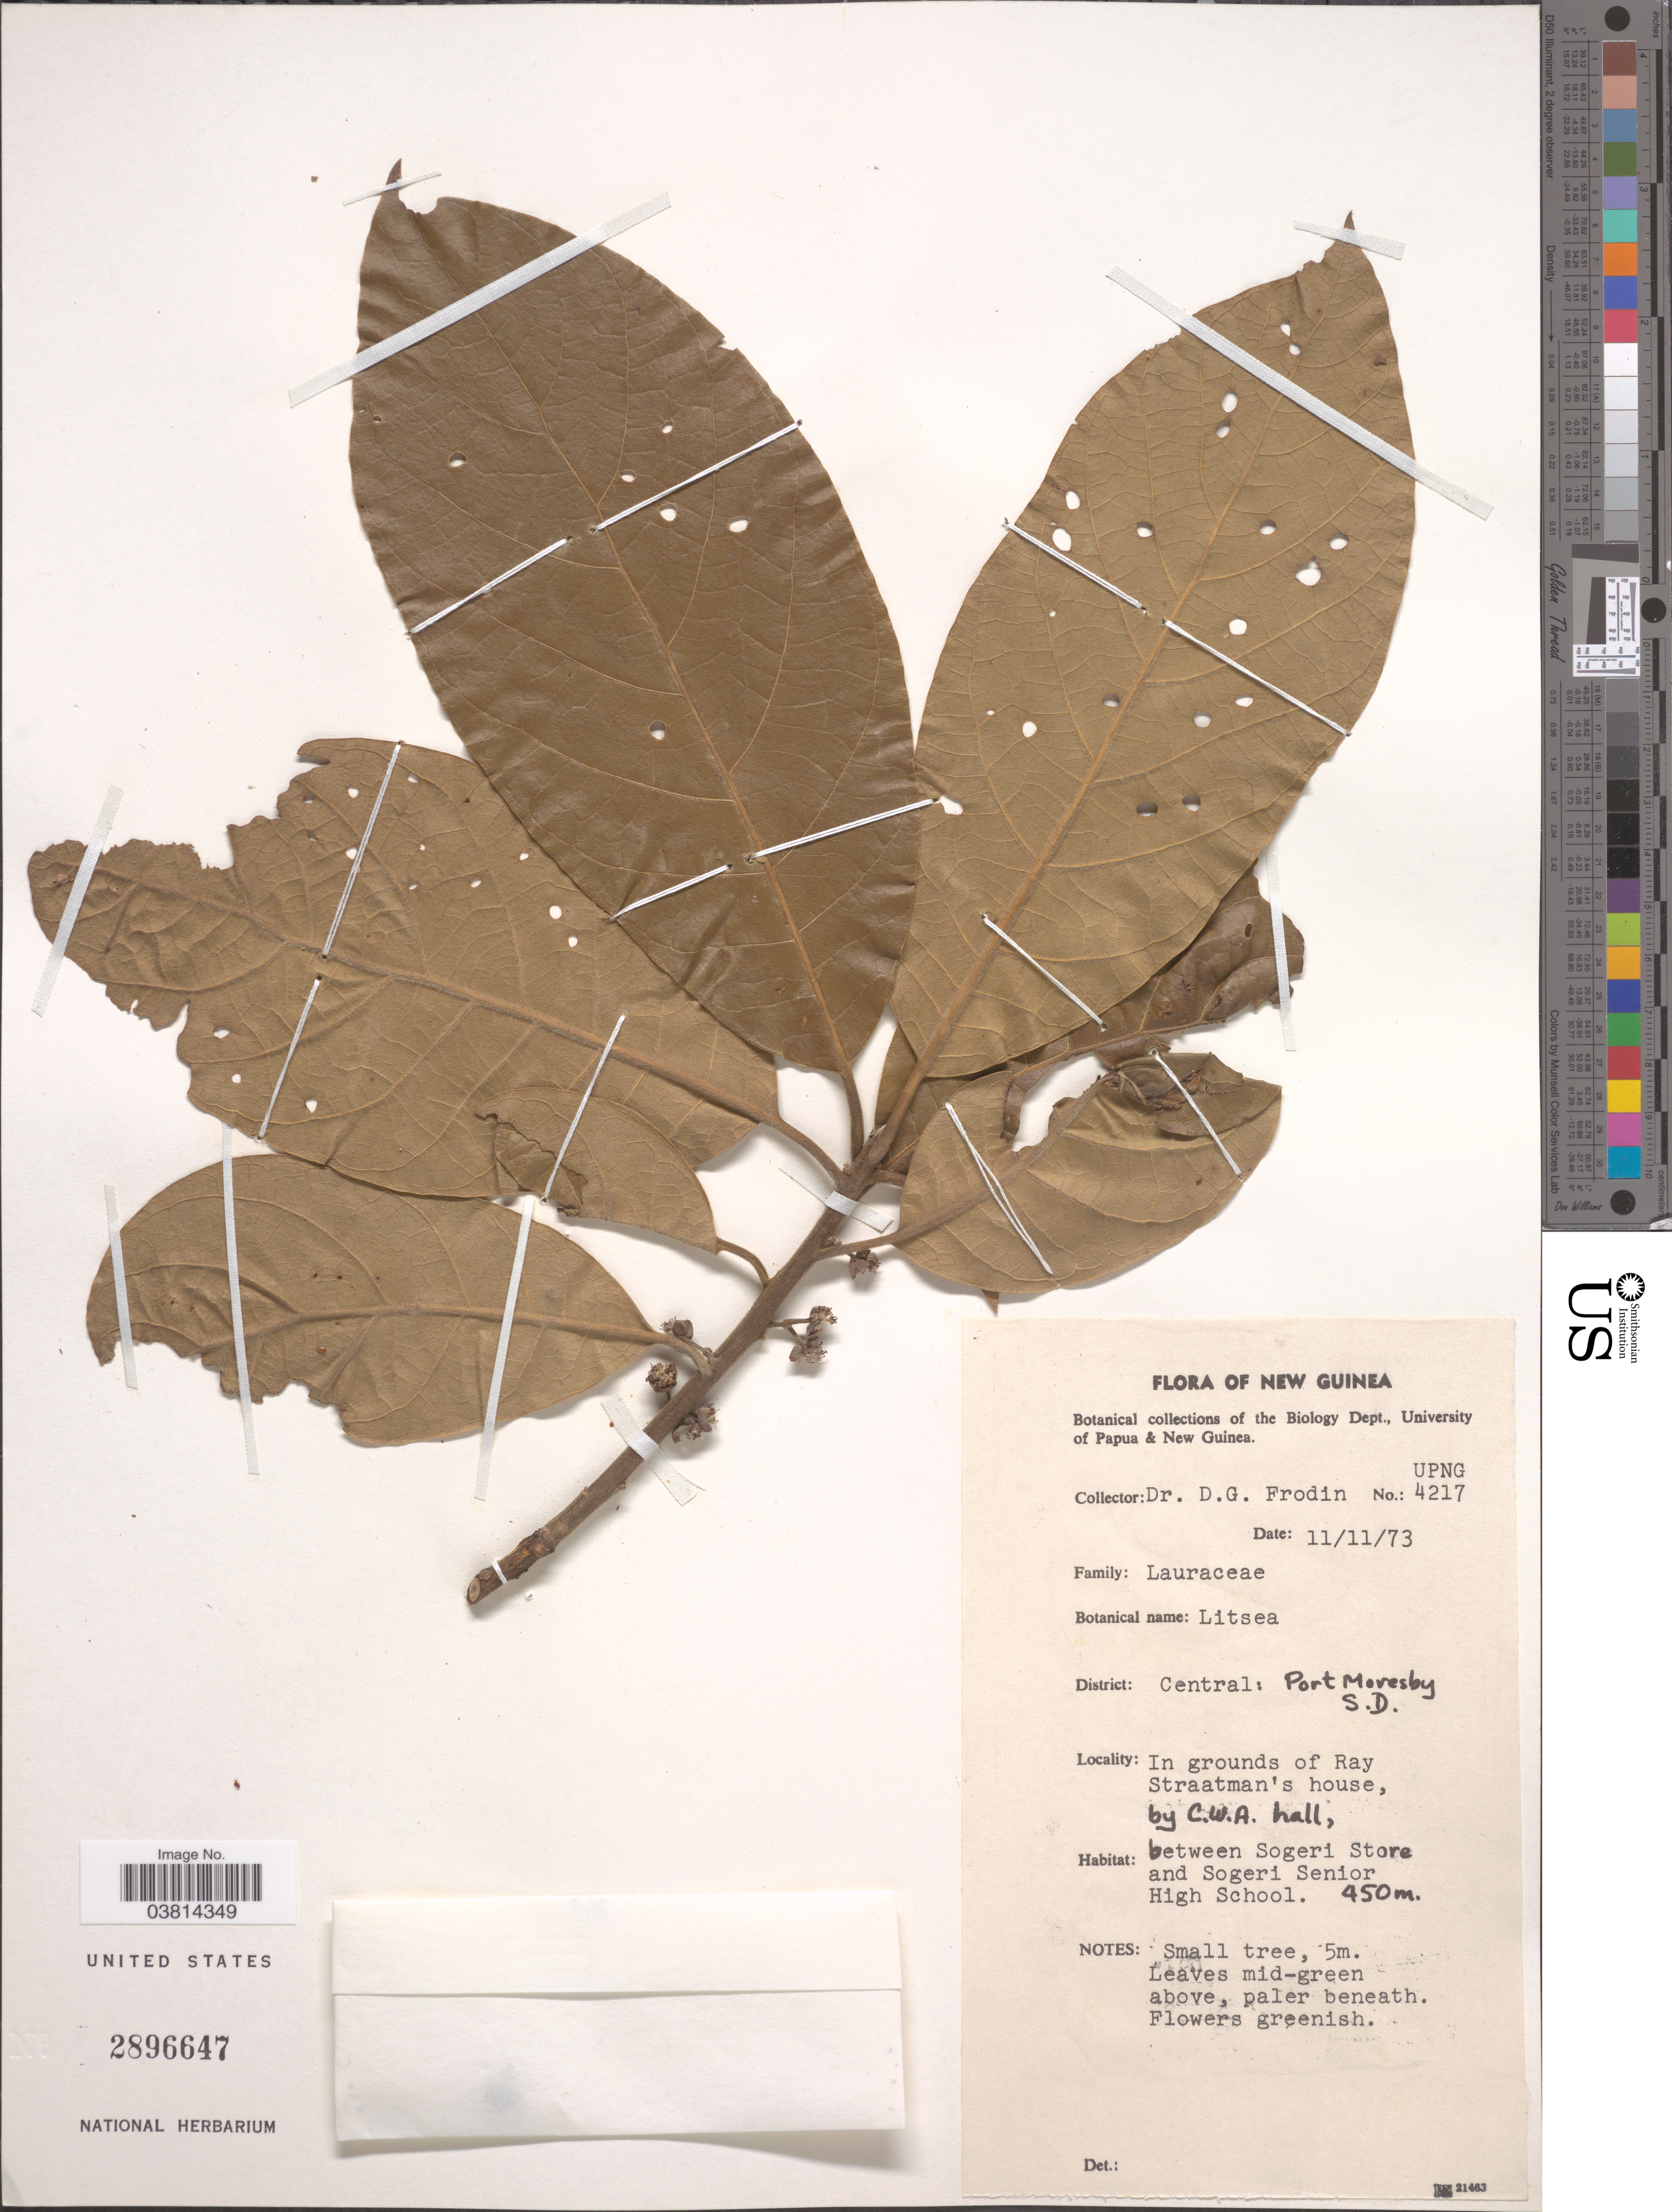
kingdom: Plantae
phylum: Tracheophyta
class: Magnoliopsida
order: Laurales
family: Lauraceae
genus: Litsea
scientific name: Litsea sp.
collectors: D. G. Frodin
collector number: UPNG4217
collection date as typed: Transcribed d/m/y: 11/11/73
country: Papua New Guinea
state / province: Central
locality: New Guinea. District Central; Port Moresby S.D. In grounds of Ray Straatman's house, by C.W.A. hall, between Sogeri Store and Sogeri Senior High School.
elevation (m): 450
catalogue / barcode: US 2896647